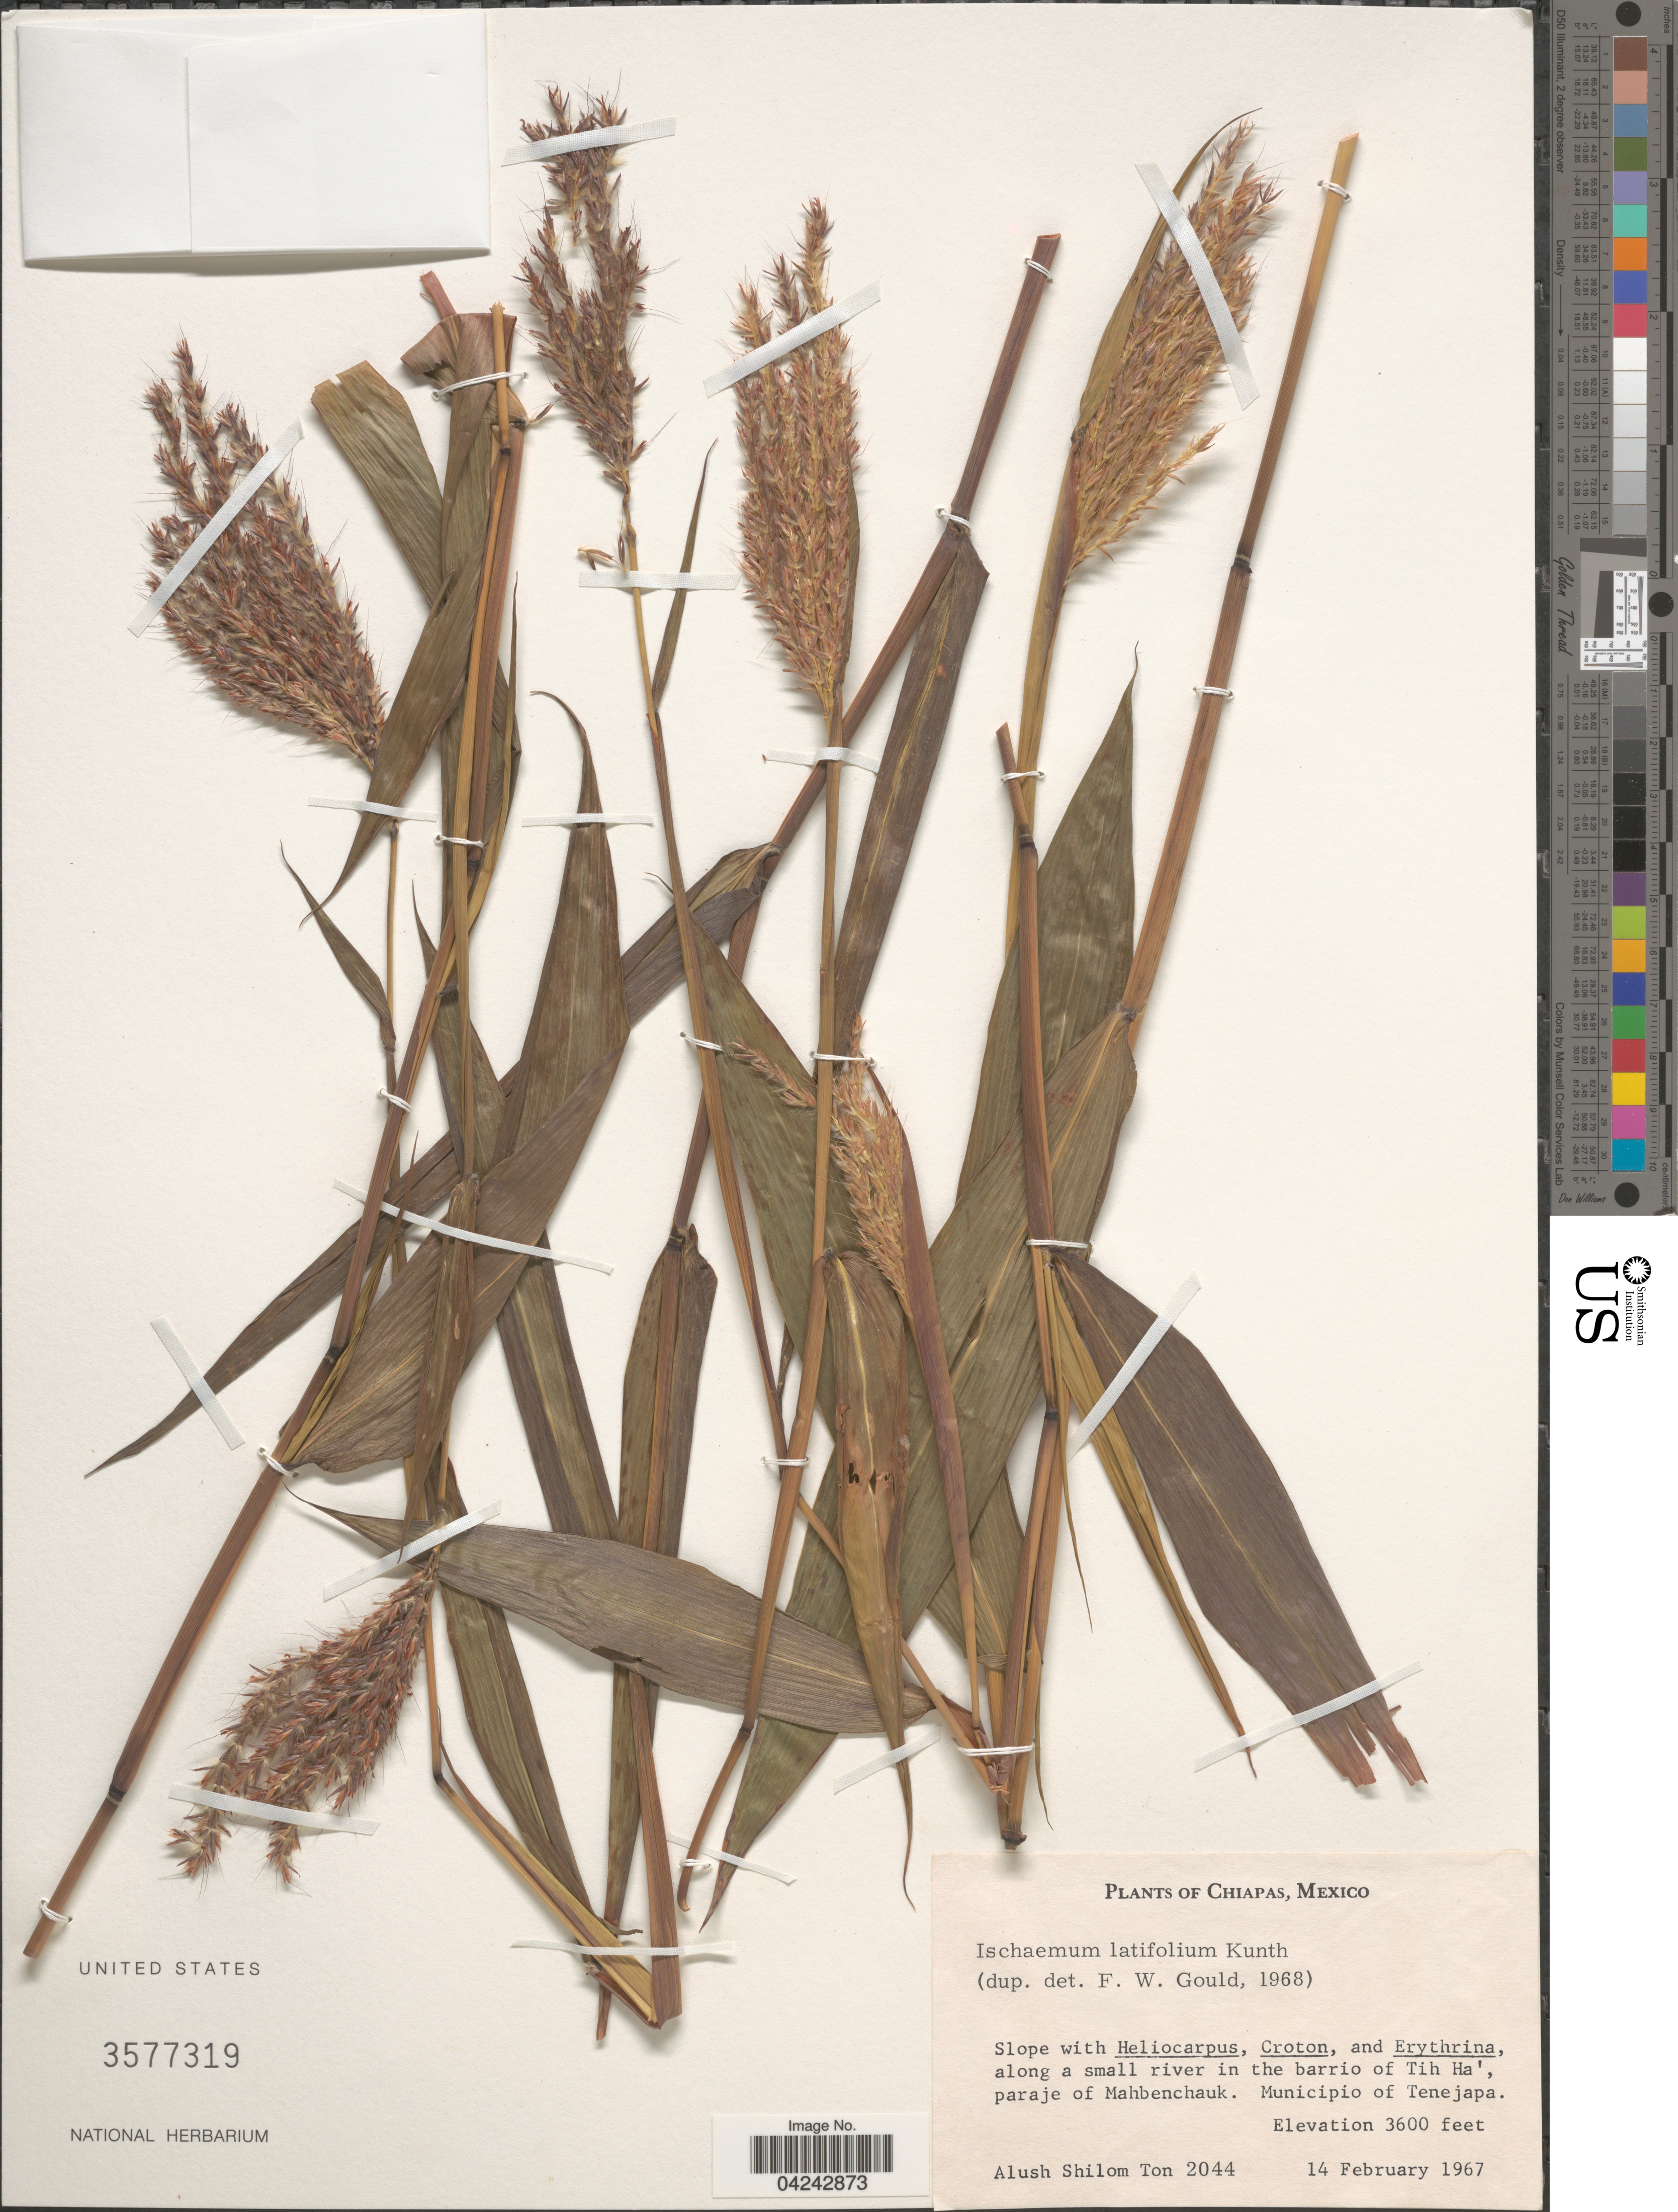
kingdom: Plantae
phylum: Tracheophyta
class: Liliopsida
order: Poales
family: Poaceae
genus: Ischaemum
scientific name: Ischaemum latifolium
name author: (Spreng.) Kunth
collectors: A. M. Ton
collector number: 2044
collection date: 1967-02-14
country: Mexico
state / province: Chiapas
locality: Slope, along a small river in the barrio of Tih Ha', paraje of Mahbenchauk. Municipio of Tenejapa.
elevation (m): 1097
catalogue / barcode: US 3577319